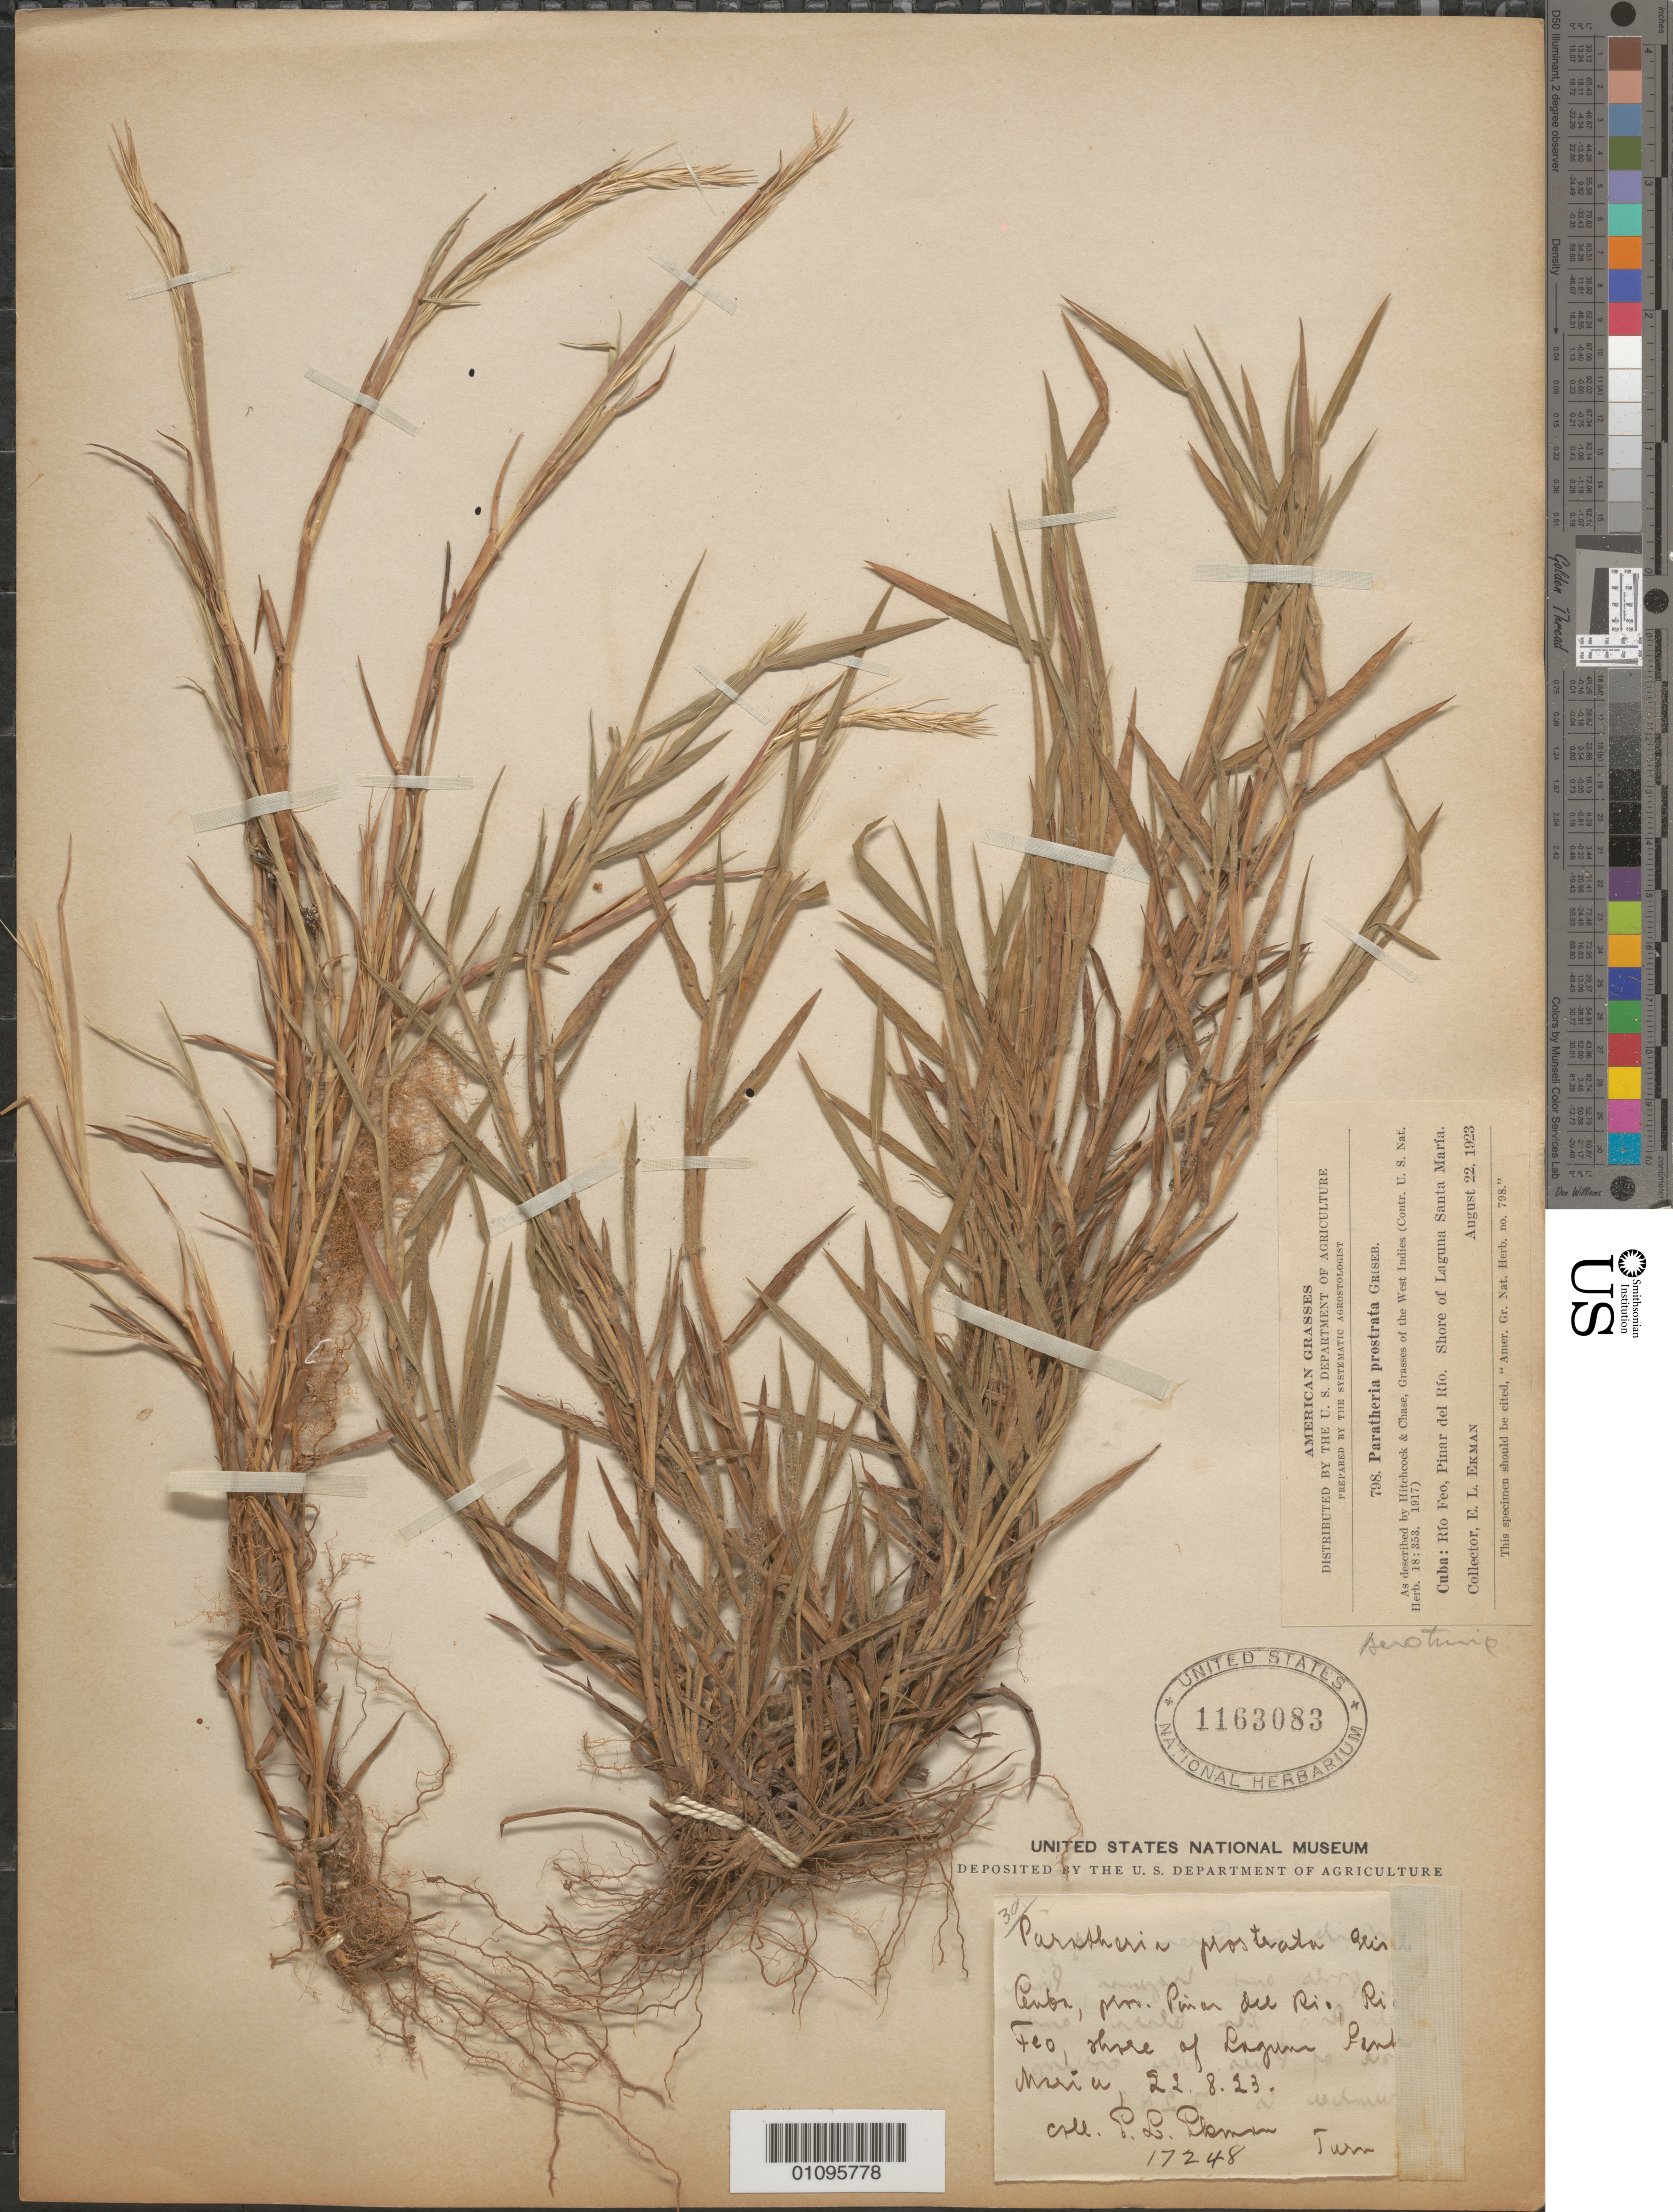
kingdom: Plantae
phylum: Tracheophyta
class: Liliopsida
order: Poales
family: Poaceae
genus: Paratheria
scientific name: Paratheria prostrata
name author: Griseb.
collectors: E. L. Ekman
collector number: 798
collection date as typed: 22 Aug 1923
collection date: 1923-08-22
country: Cuba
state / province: Pinar del Río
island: Cuba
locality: Río Feo, shore of Laguna Santa María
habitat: Shore of laguna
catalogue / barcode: US 1163083